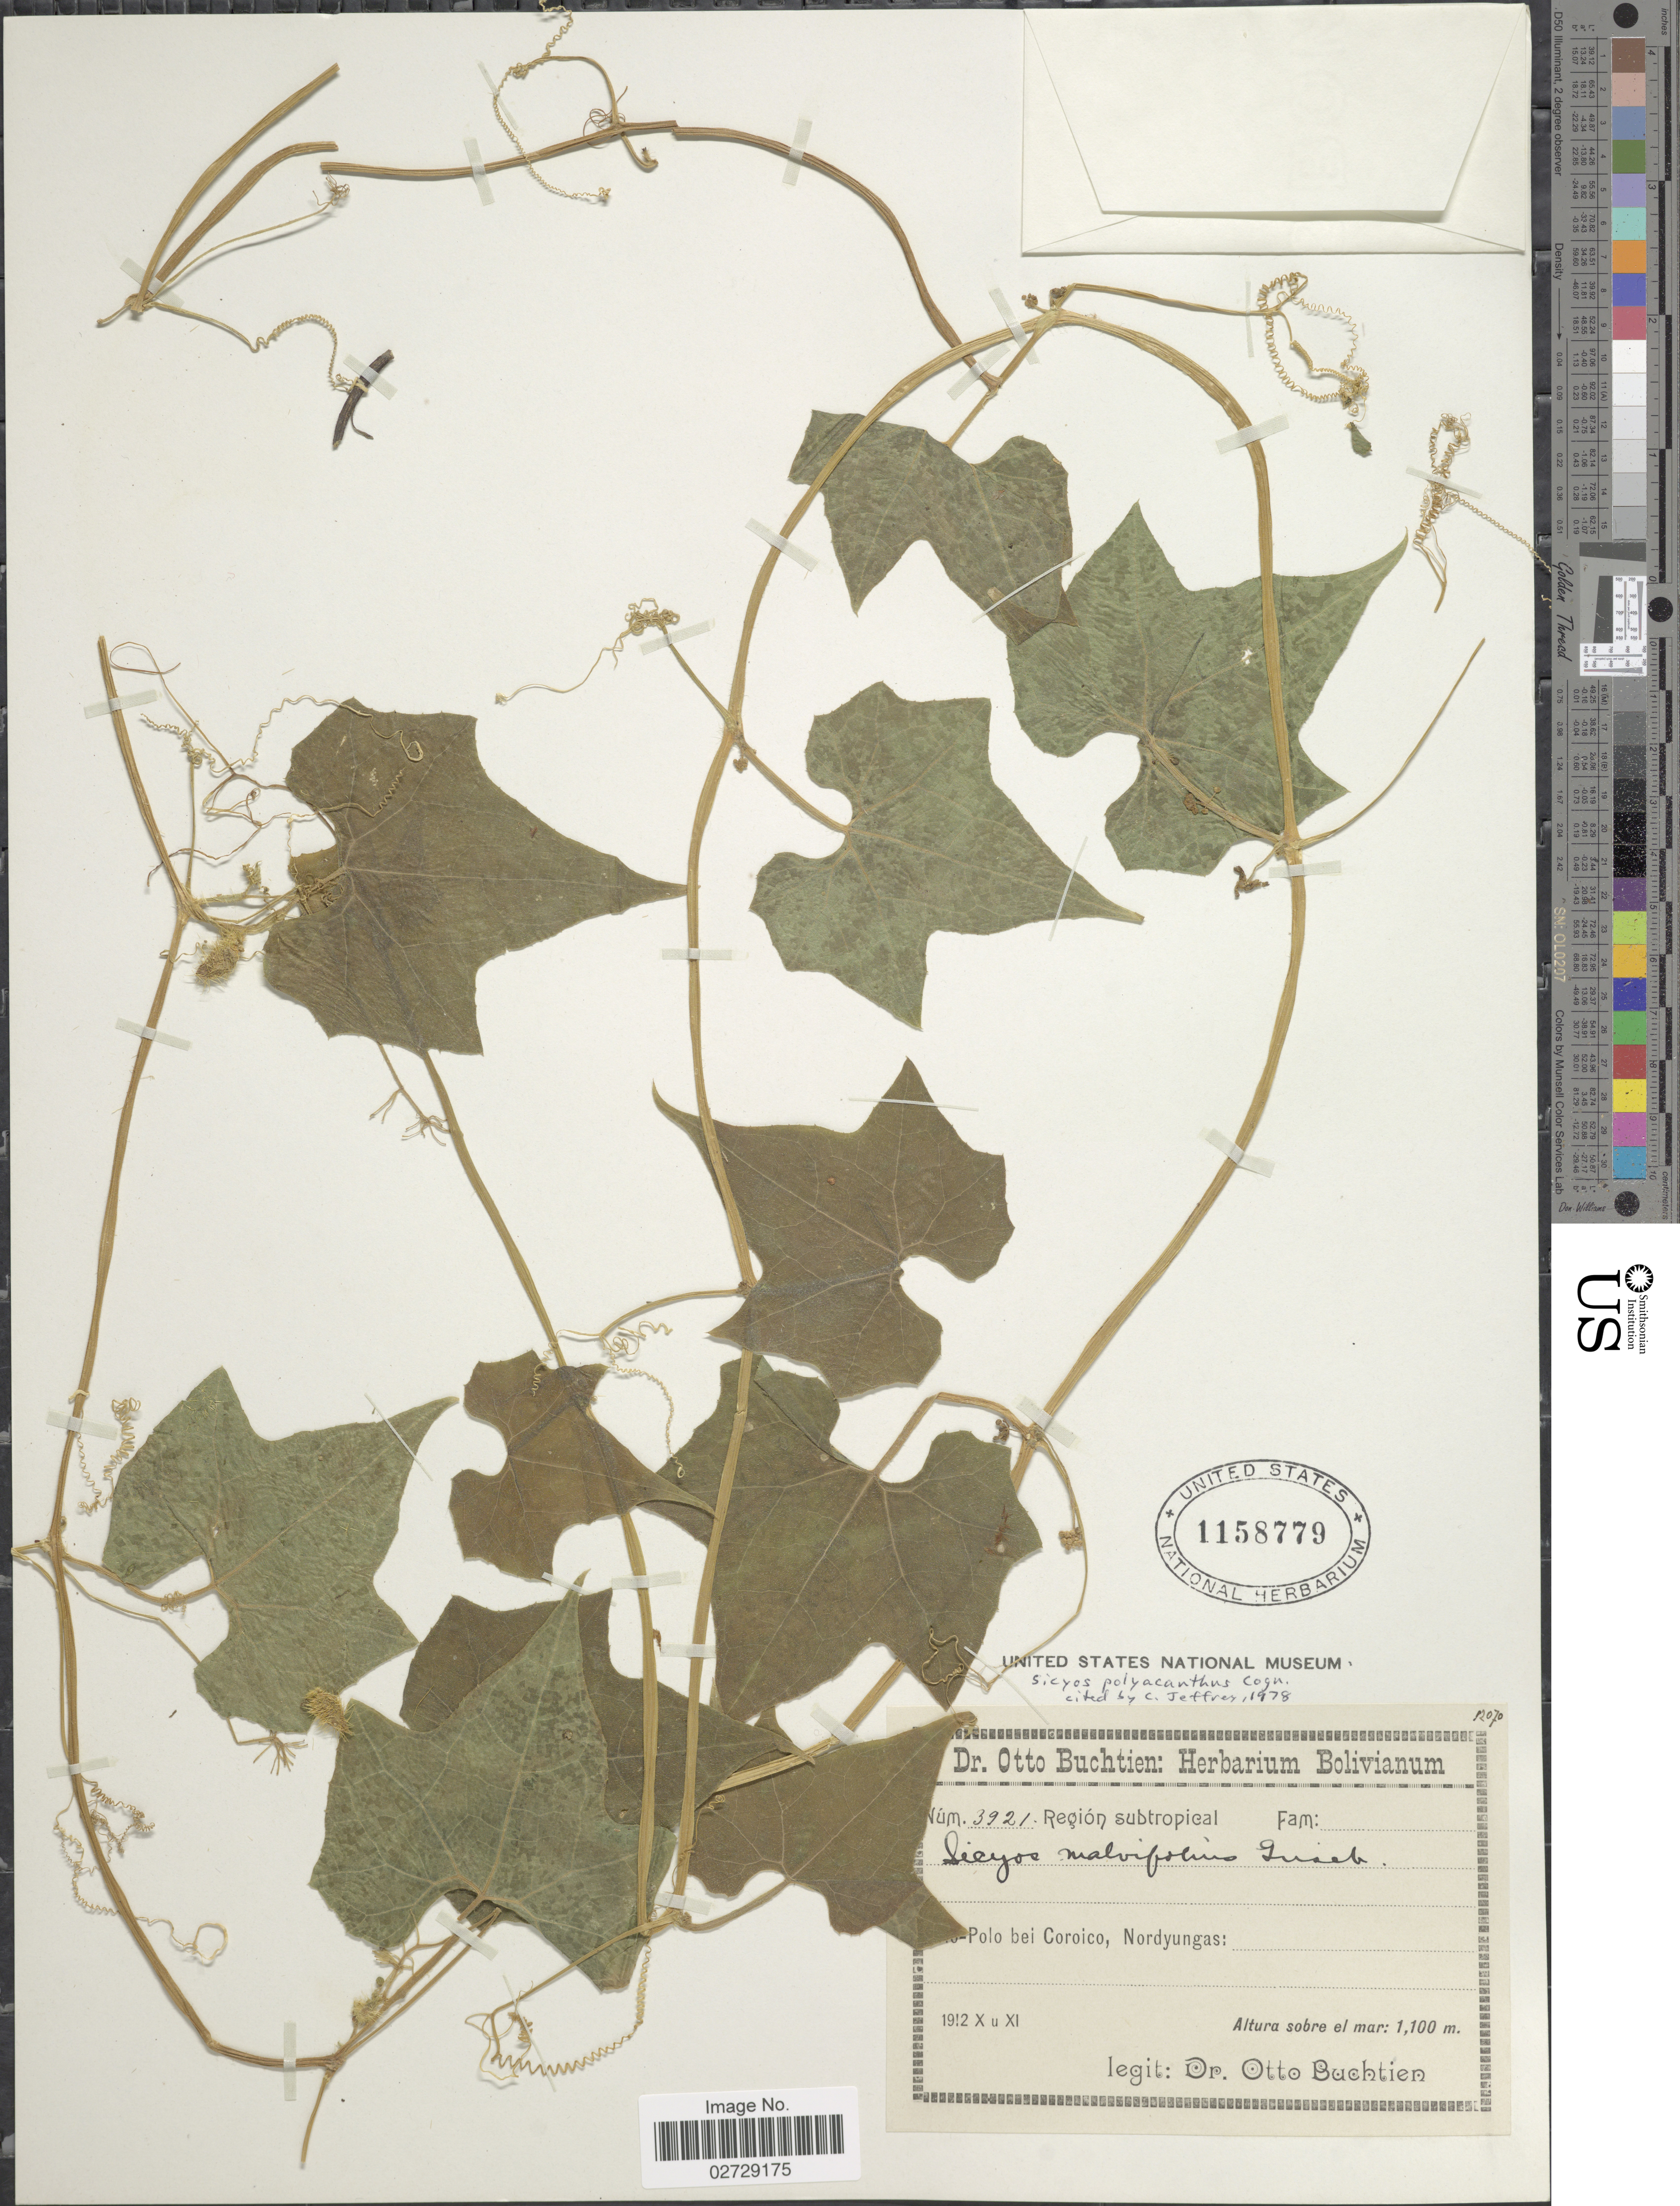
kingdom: Plantae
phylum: Tracheophyta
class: Magnoliopsida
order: Cucurbitales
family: Cucurbitaceae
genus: Sicyos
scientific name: Sicyos polyacanthos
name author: Cogn.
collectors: O. Buchtien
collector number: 3921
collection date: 1912-10/1912-11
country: Bolivia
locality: Region subtropical. Polo- Polo bei Coroico, Nordyungas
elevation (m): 1100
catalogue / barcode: US 1158779